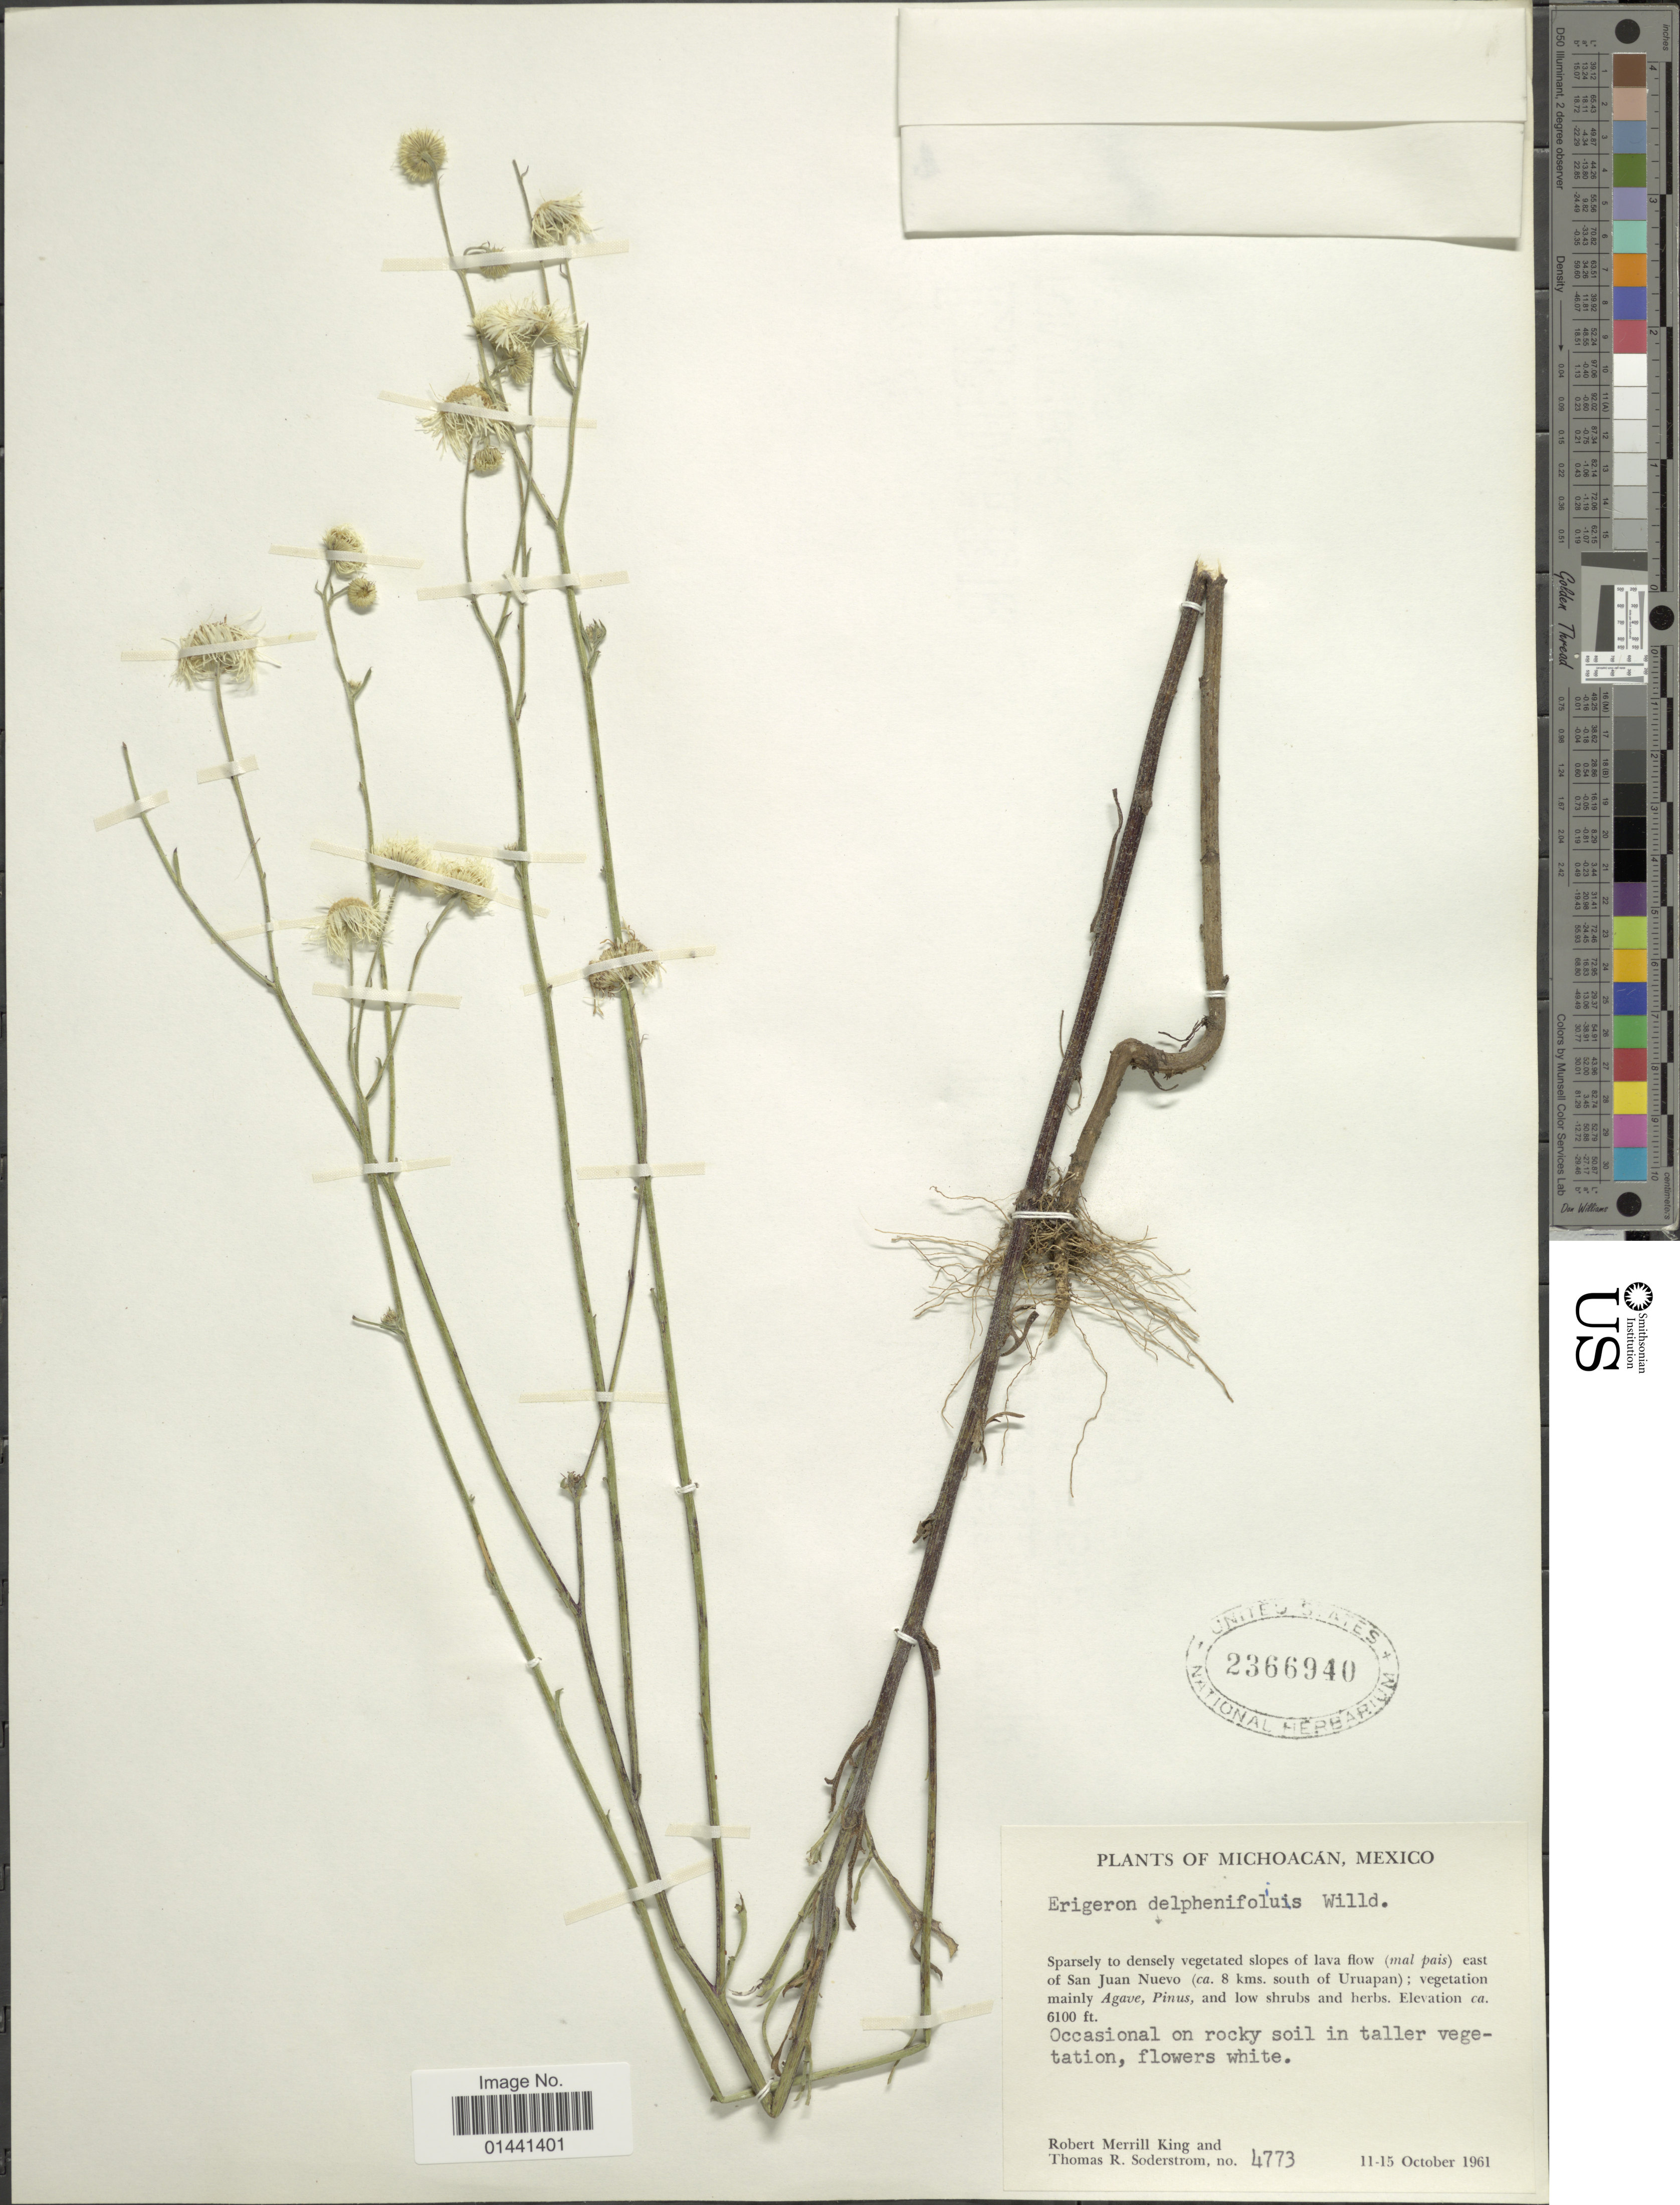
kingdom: Plantae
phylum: Tracheophyta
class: Magnoliopsida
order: Asterales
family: Asteraceae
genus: Erigeron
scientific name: Erigeron delphinifolius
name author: Willd.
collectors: R. M. King & T. R. Soderstrom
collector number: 4773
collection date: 1961-10-11/1961-10-15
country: Mexico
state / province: Michoacán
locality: Sparsely densely vegetated slopes of lava flow (mal pais) east of San Juan Nuevo (ca. 8 kms. south of Uruapan, occasional on rocky soil in taller vegetation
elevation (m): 1859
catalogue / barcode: US 2366940